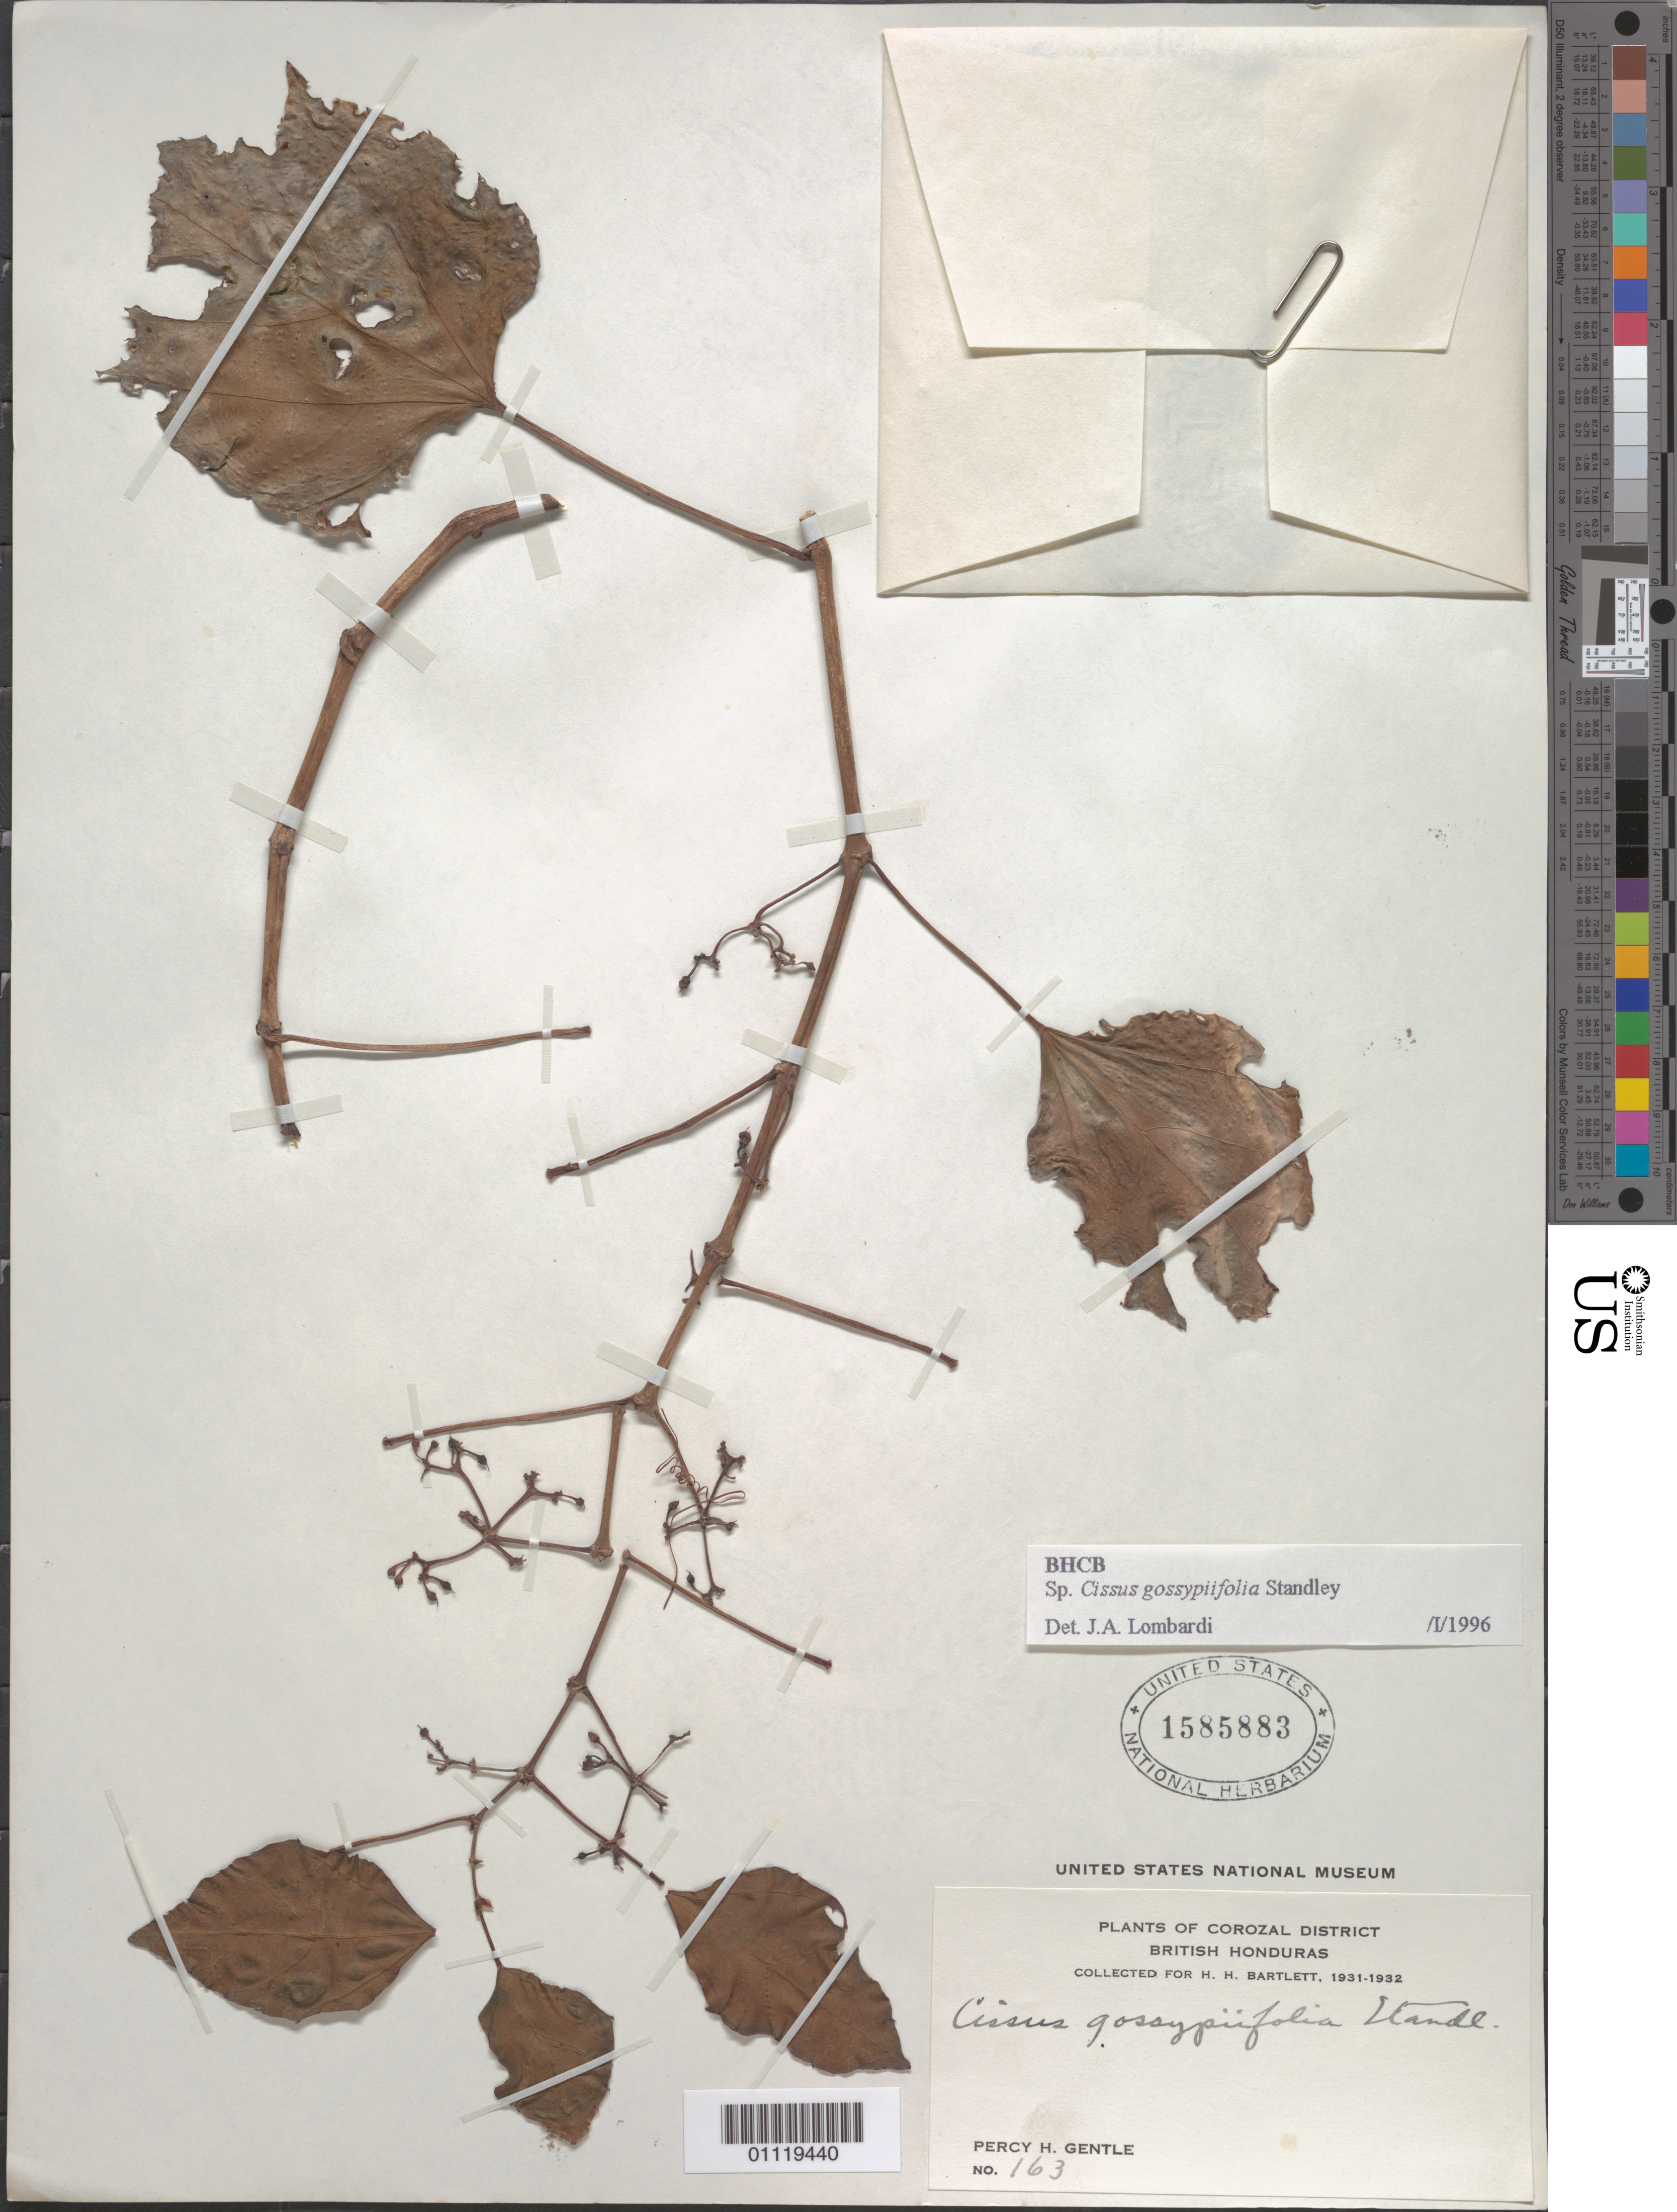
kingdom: Plantae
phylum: Tracheophyta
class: Magnoliopsida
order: Vitales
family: Vitaceae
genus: Cissus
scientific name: Cissus gossypiifolia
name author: Standl.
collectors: P. H. Gentle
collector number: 163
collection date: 1931/1932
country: Belize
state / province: Corozal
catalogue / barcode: US 1585883